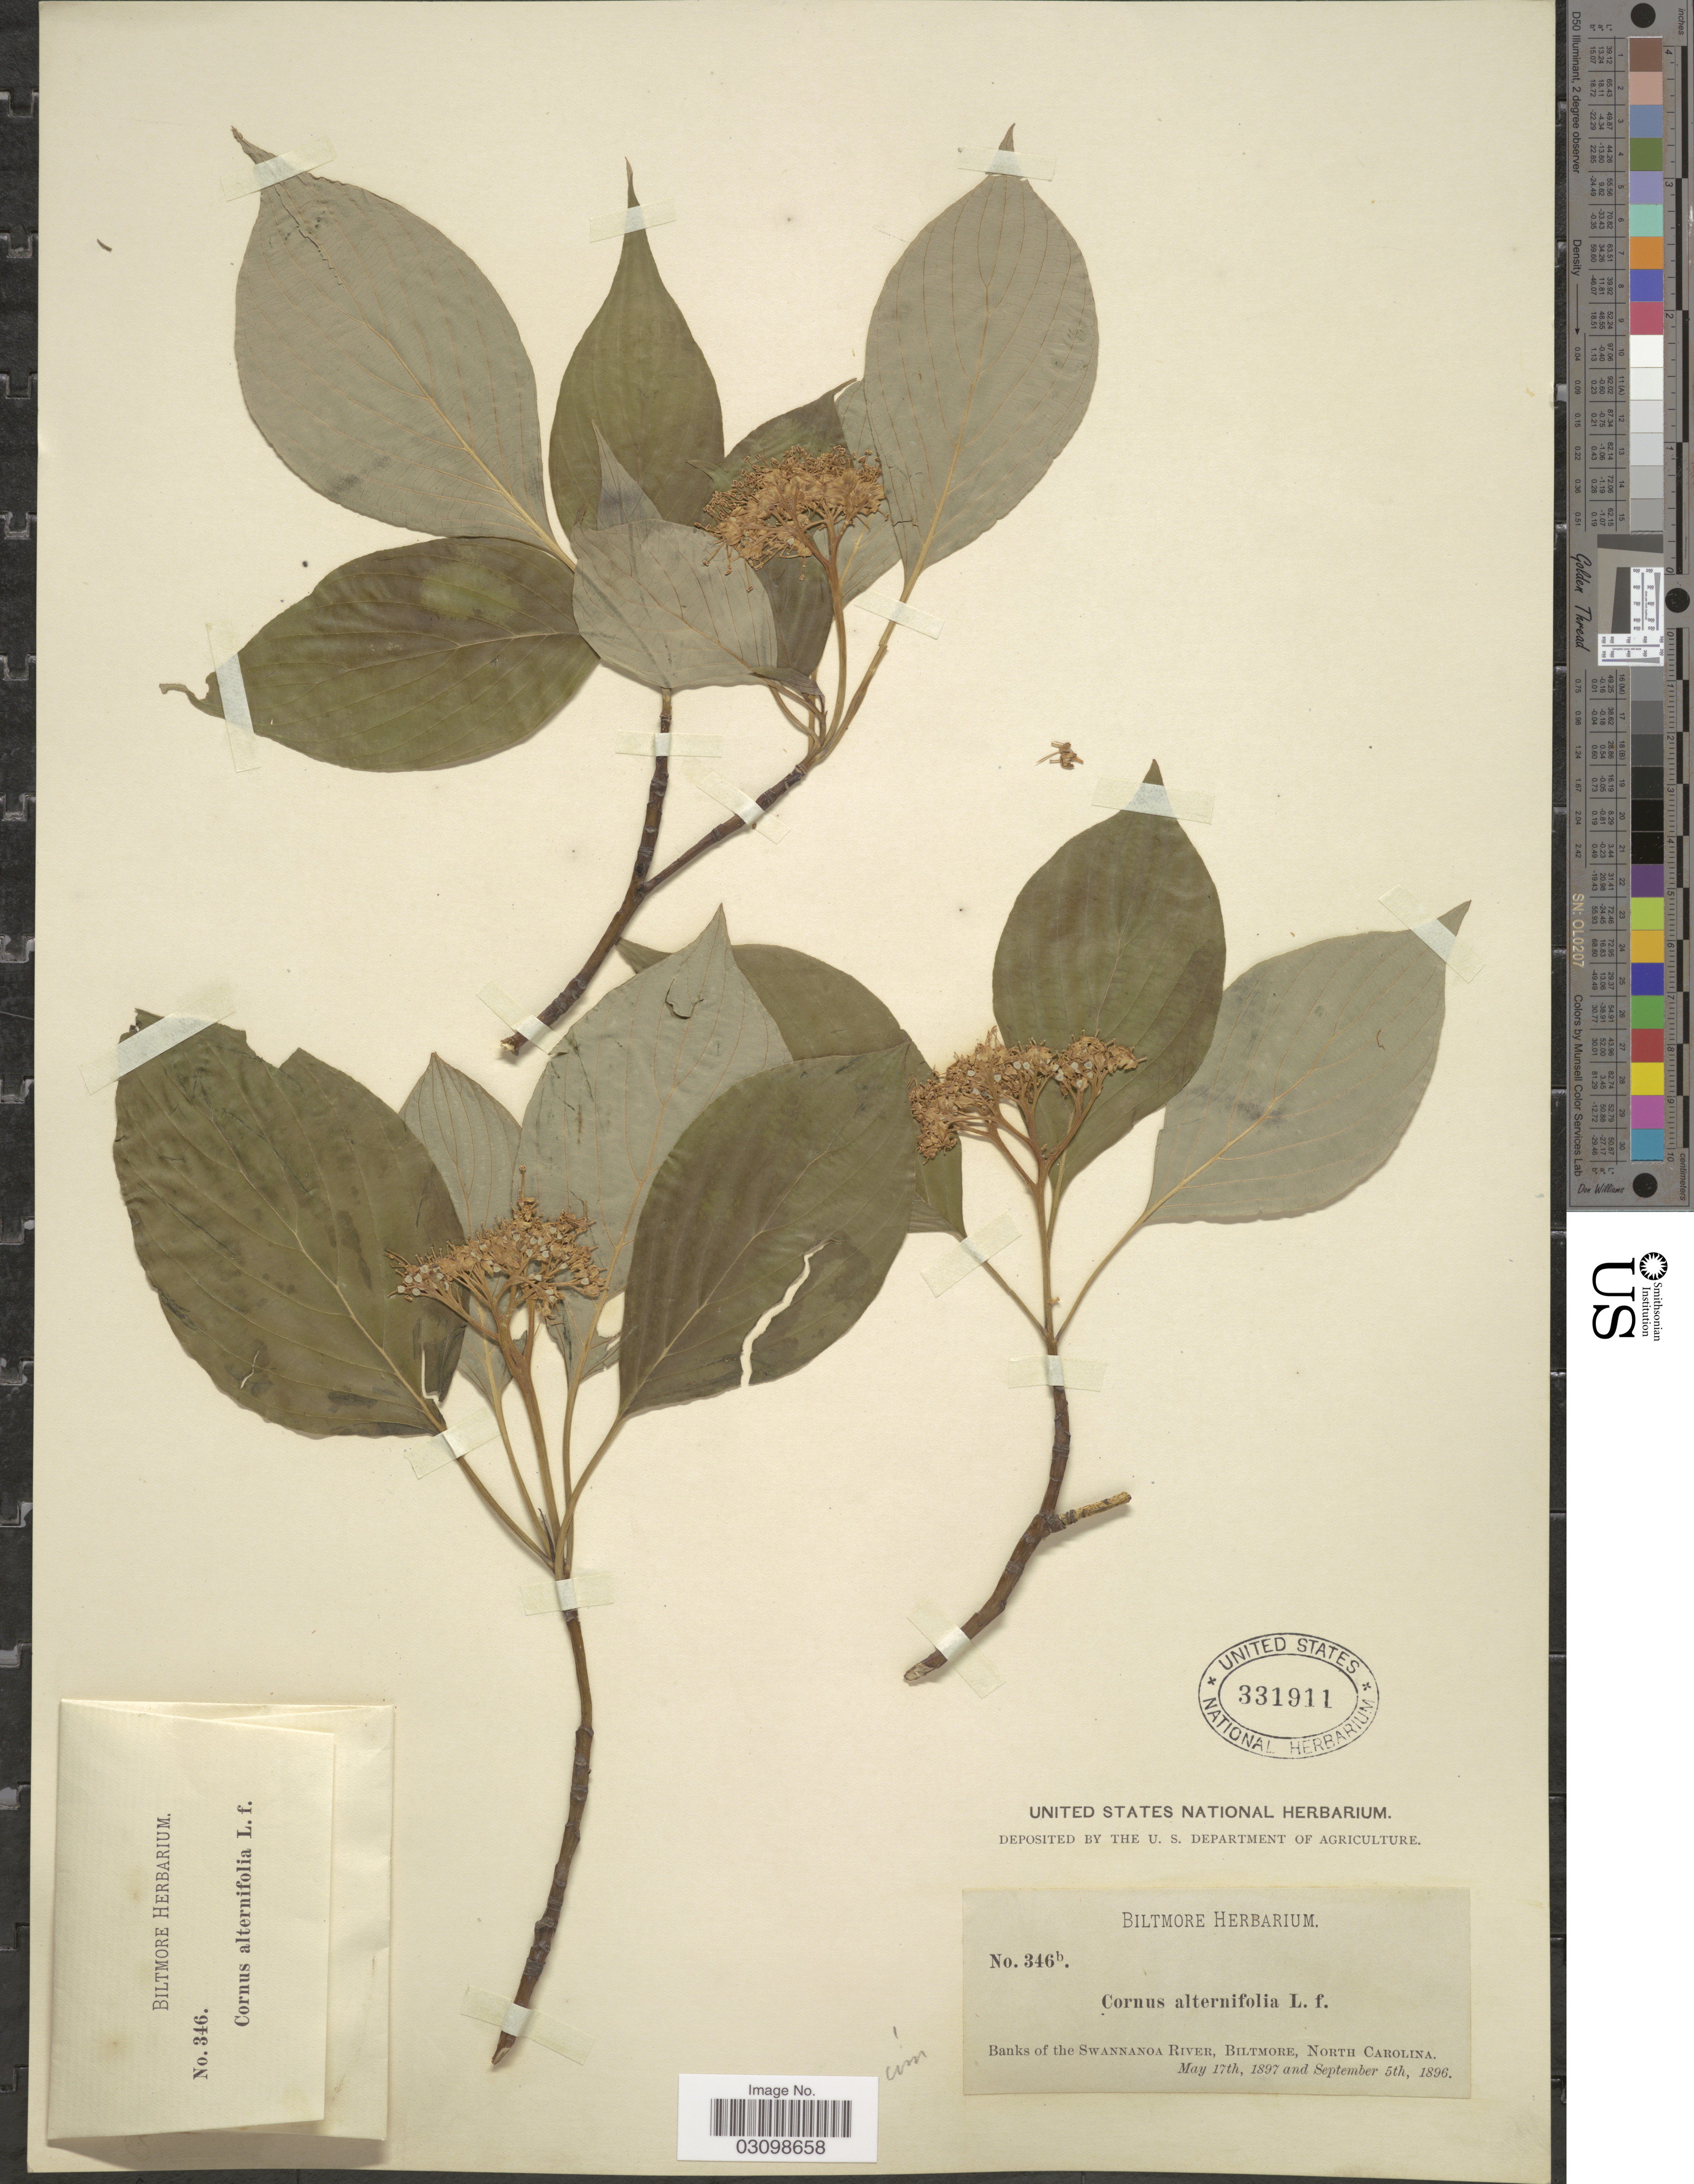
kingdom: Plantae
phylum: Tracheophyta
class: Magnoliopsida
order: Cornales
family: Cornaceae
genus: Cornus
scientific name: Cornus alternifolia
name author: L.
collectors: ex herb. Biltmore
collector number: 346b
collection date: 1896-09-05/1897-05-17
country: United States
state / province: North Carolina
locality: Banks of the Swannanao River, Biltmore.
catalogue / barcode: US 331911